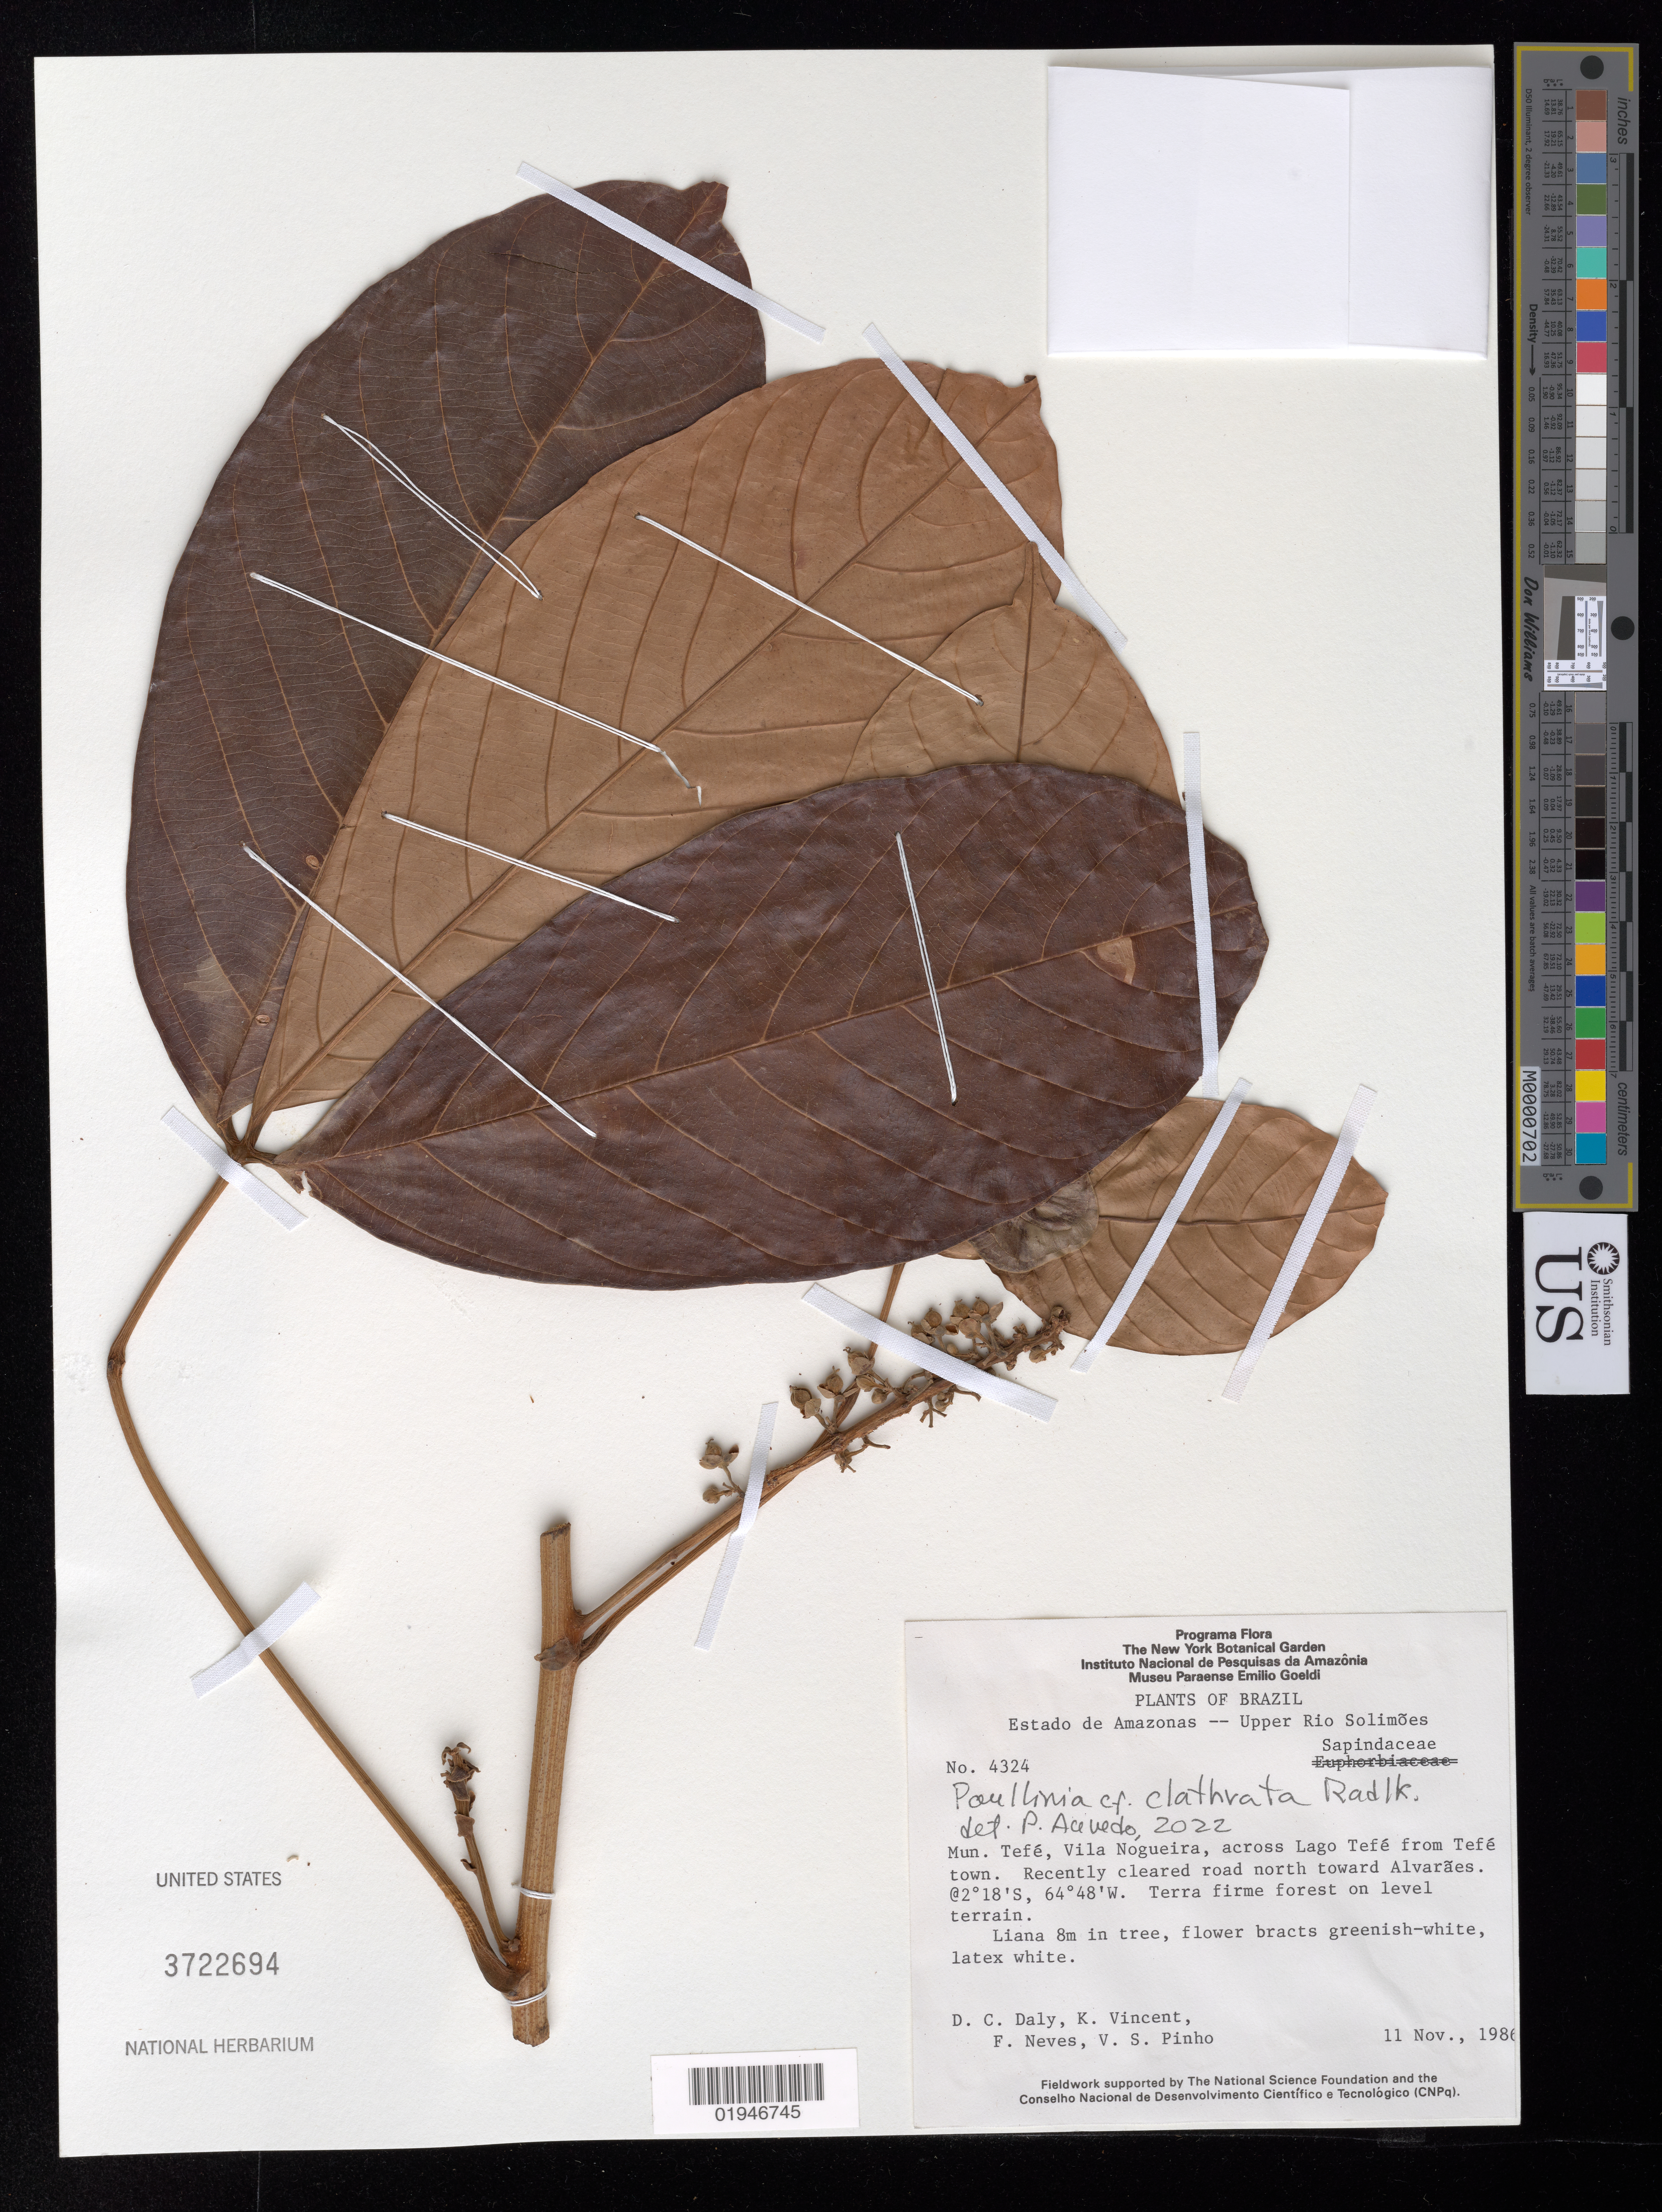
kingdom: Plantae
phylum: Tracheophyta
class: Magnoliopsida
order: Sapindales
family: Sapindaceae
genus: Paullinia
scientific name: Paullinia clathrata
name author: Radlk.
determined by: Acevedo-Rodríguez, P., (BOT), Smithsonian Institution - National Museum of Natural History (UNITED STATES)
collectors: D. C. Daly, K. Vincent, F. Neves & V. S. Pinho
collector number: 4324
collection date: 1986-11-11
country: Brazil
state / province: Amazonas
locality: Mun. Tefé, Vila Nogueira, across Lago Tefé from Tefé town. Recently cleared road north toward Alvarães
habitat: Terra firme forest on level terrain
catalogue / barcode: US 3722694